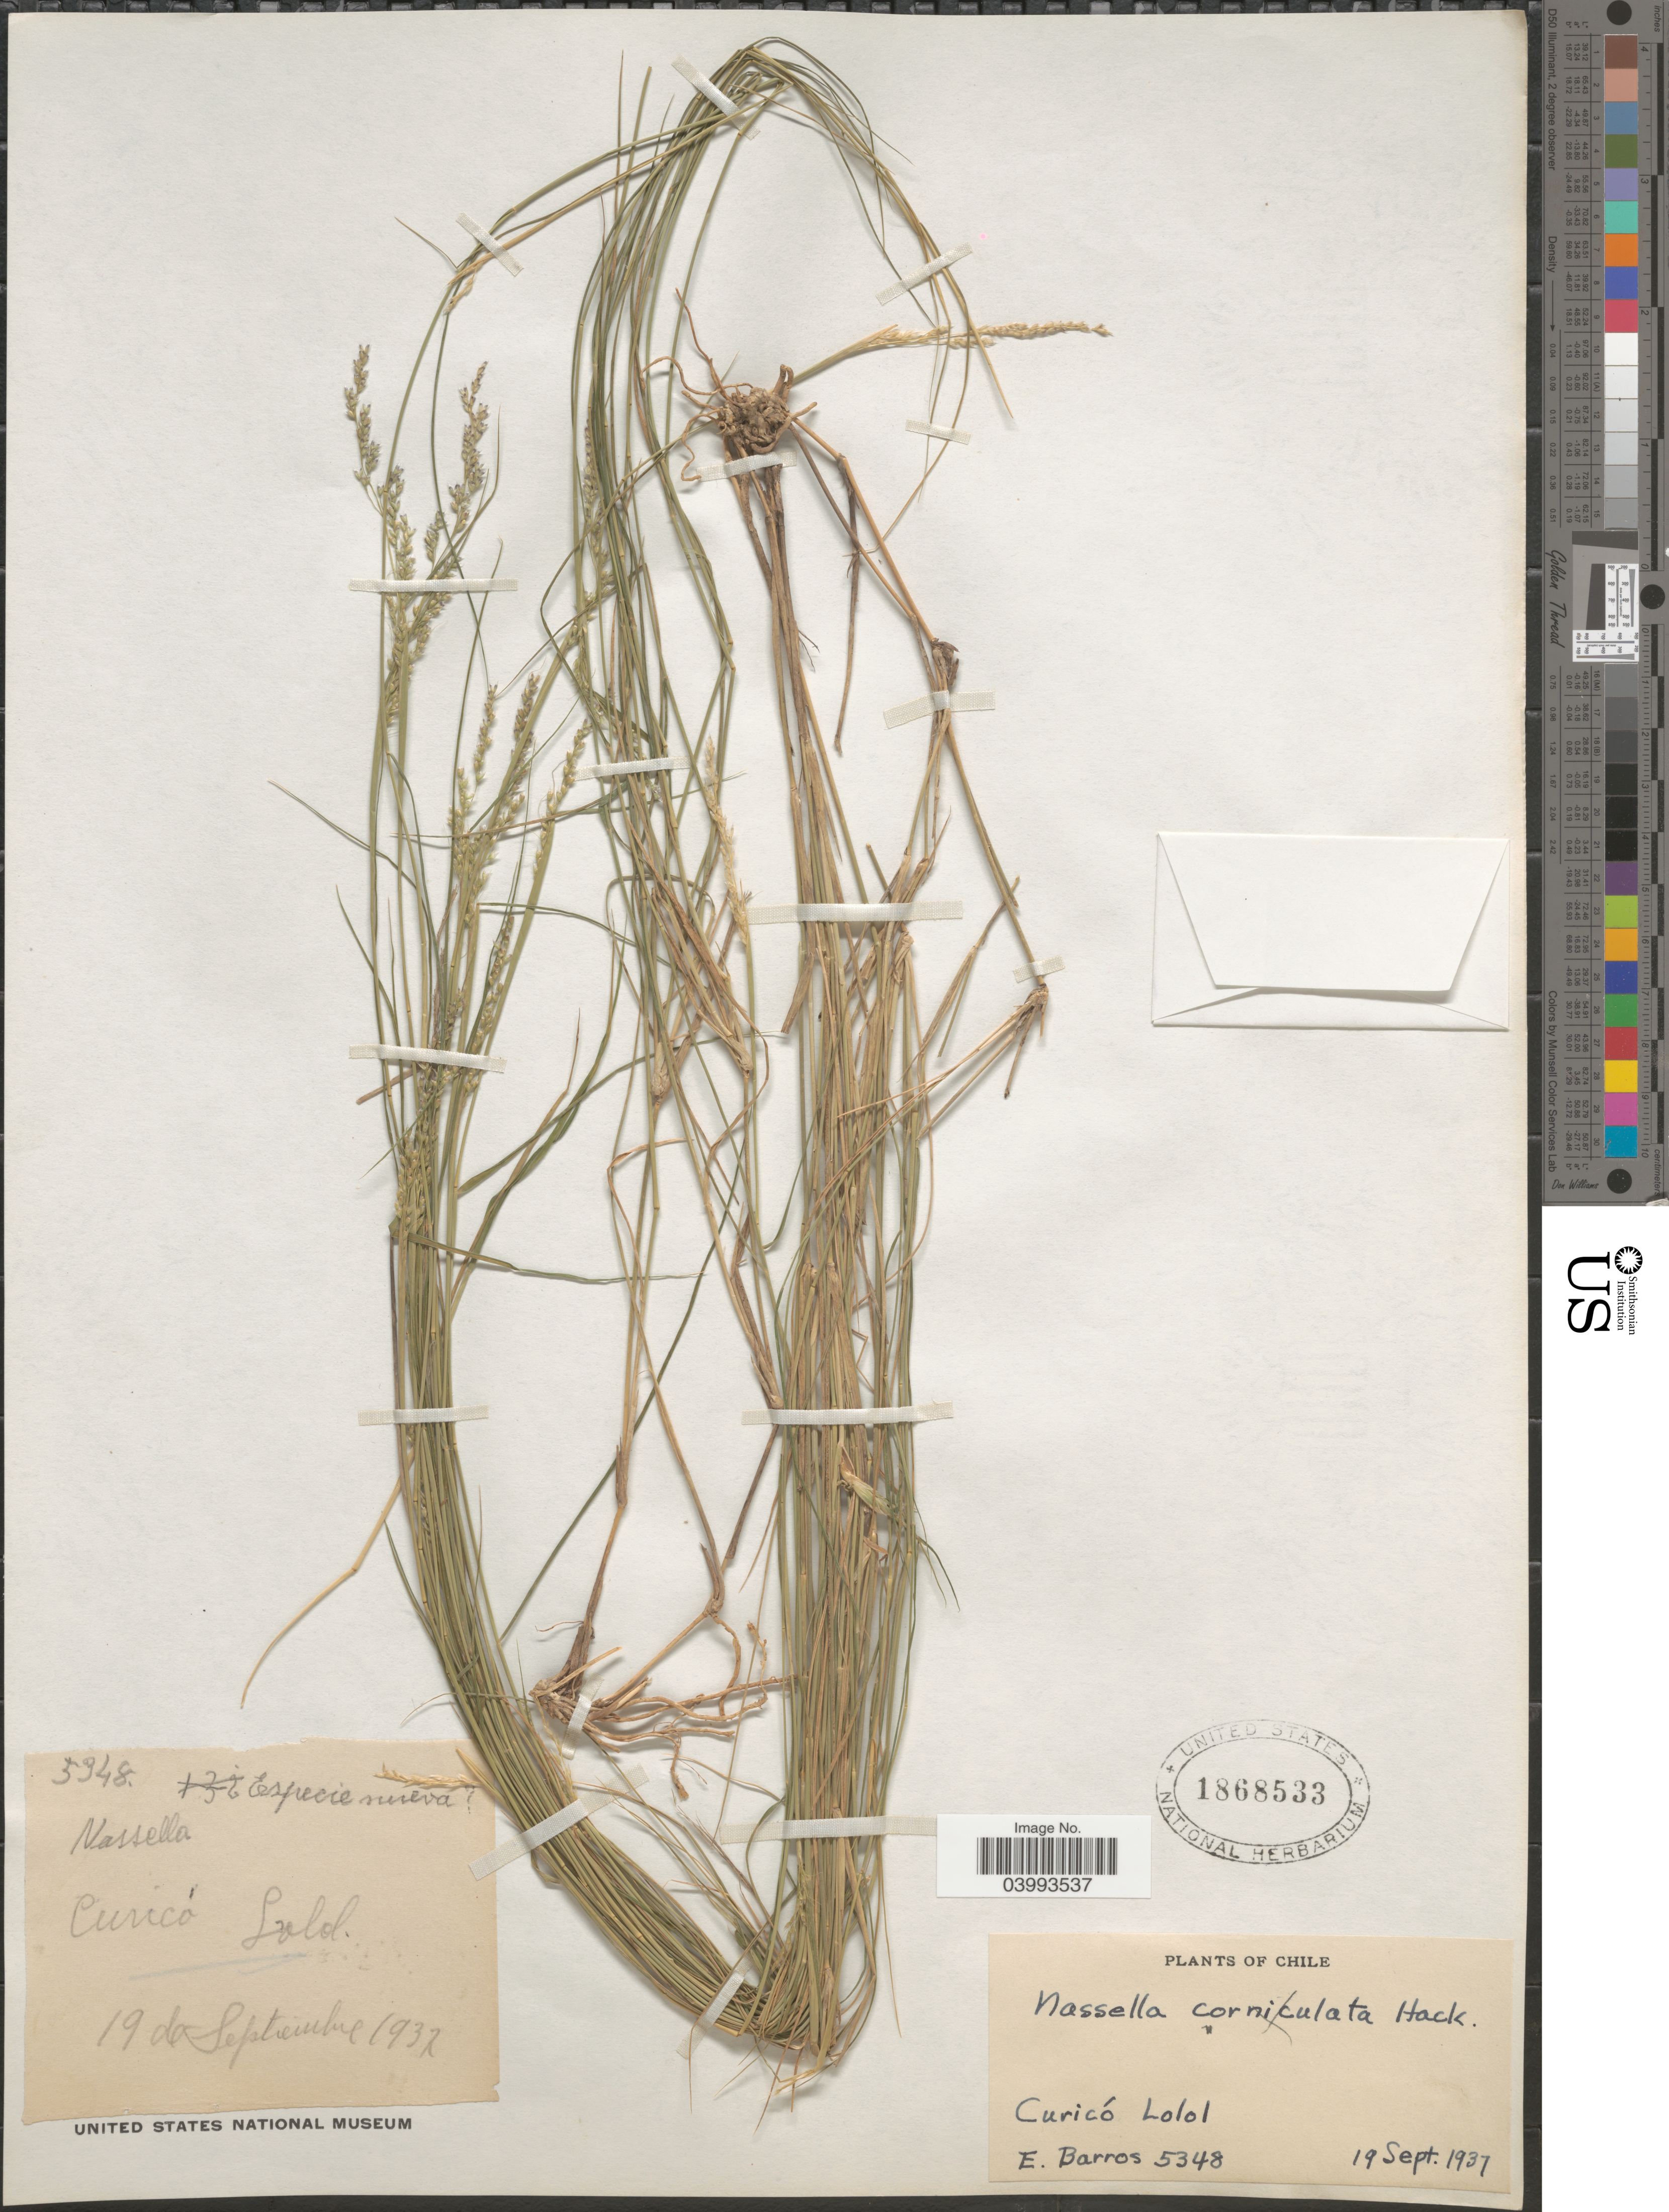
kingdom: Plantae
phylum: Tracheophyta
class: Liliopsida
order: Poales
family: Poaceae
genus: Nassella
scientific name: Nassella chilensis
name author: (Trin.) É. Desv.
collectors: E. Barros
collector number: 5348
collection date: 1937-09-19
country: Chile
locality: Curicó Lolol.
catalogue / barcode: US 1868533